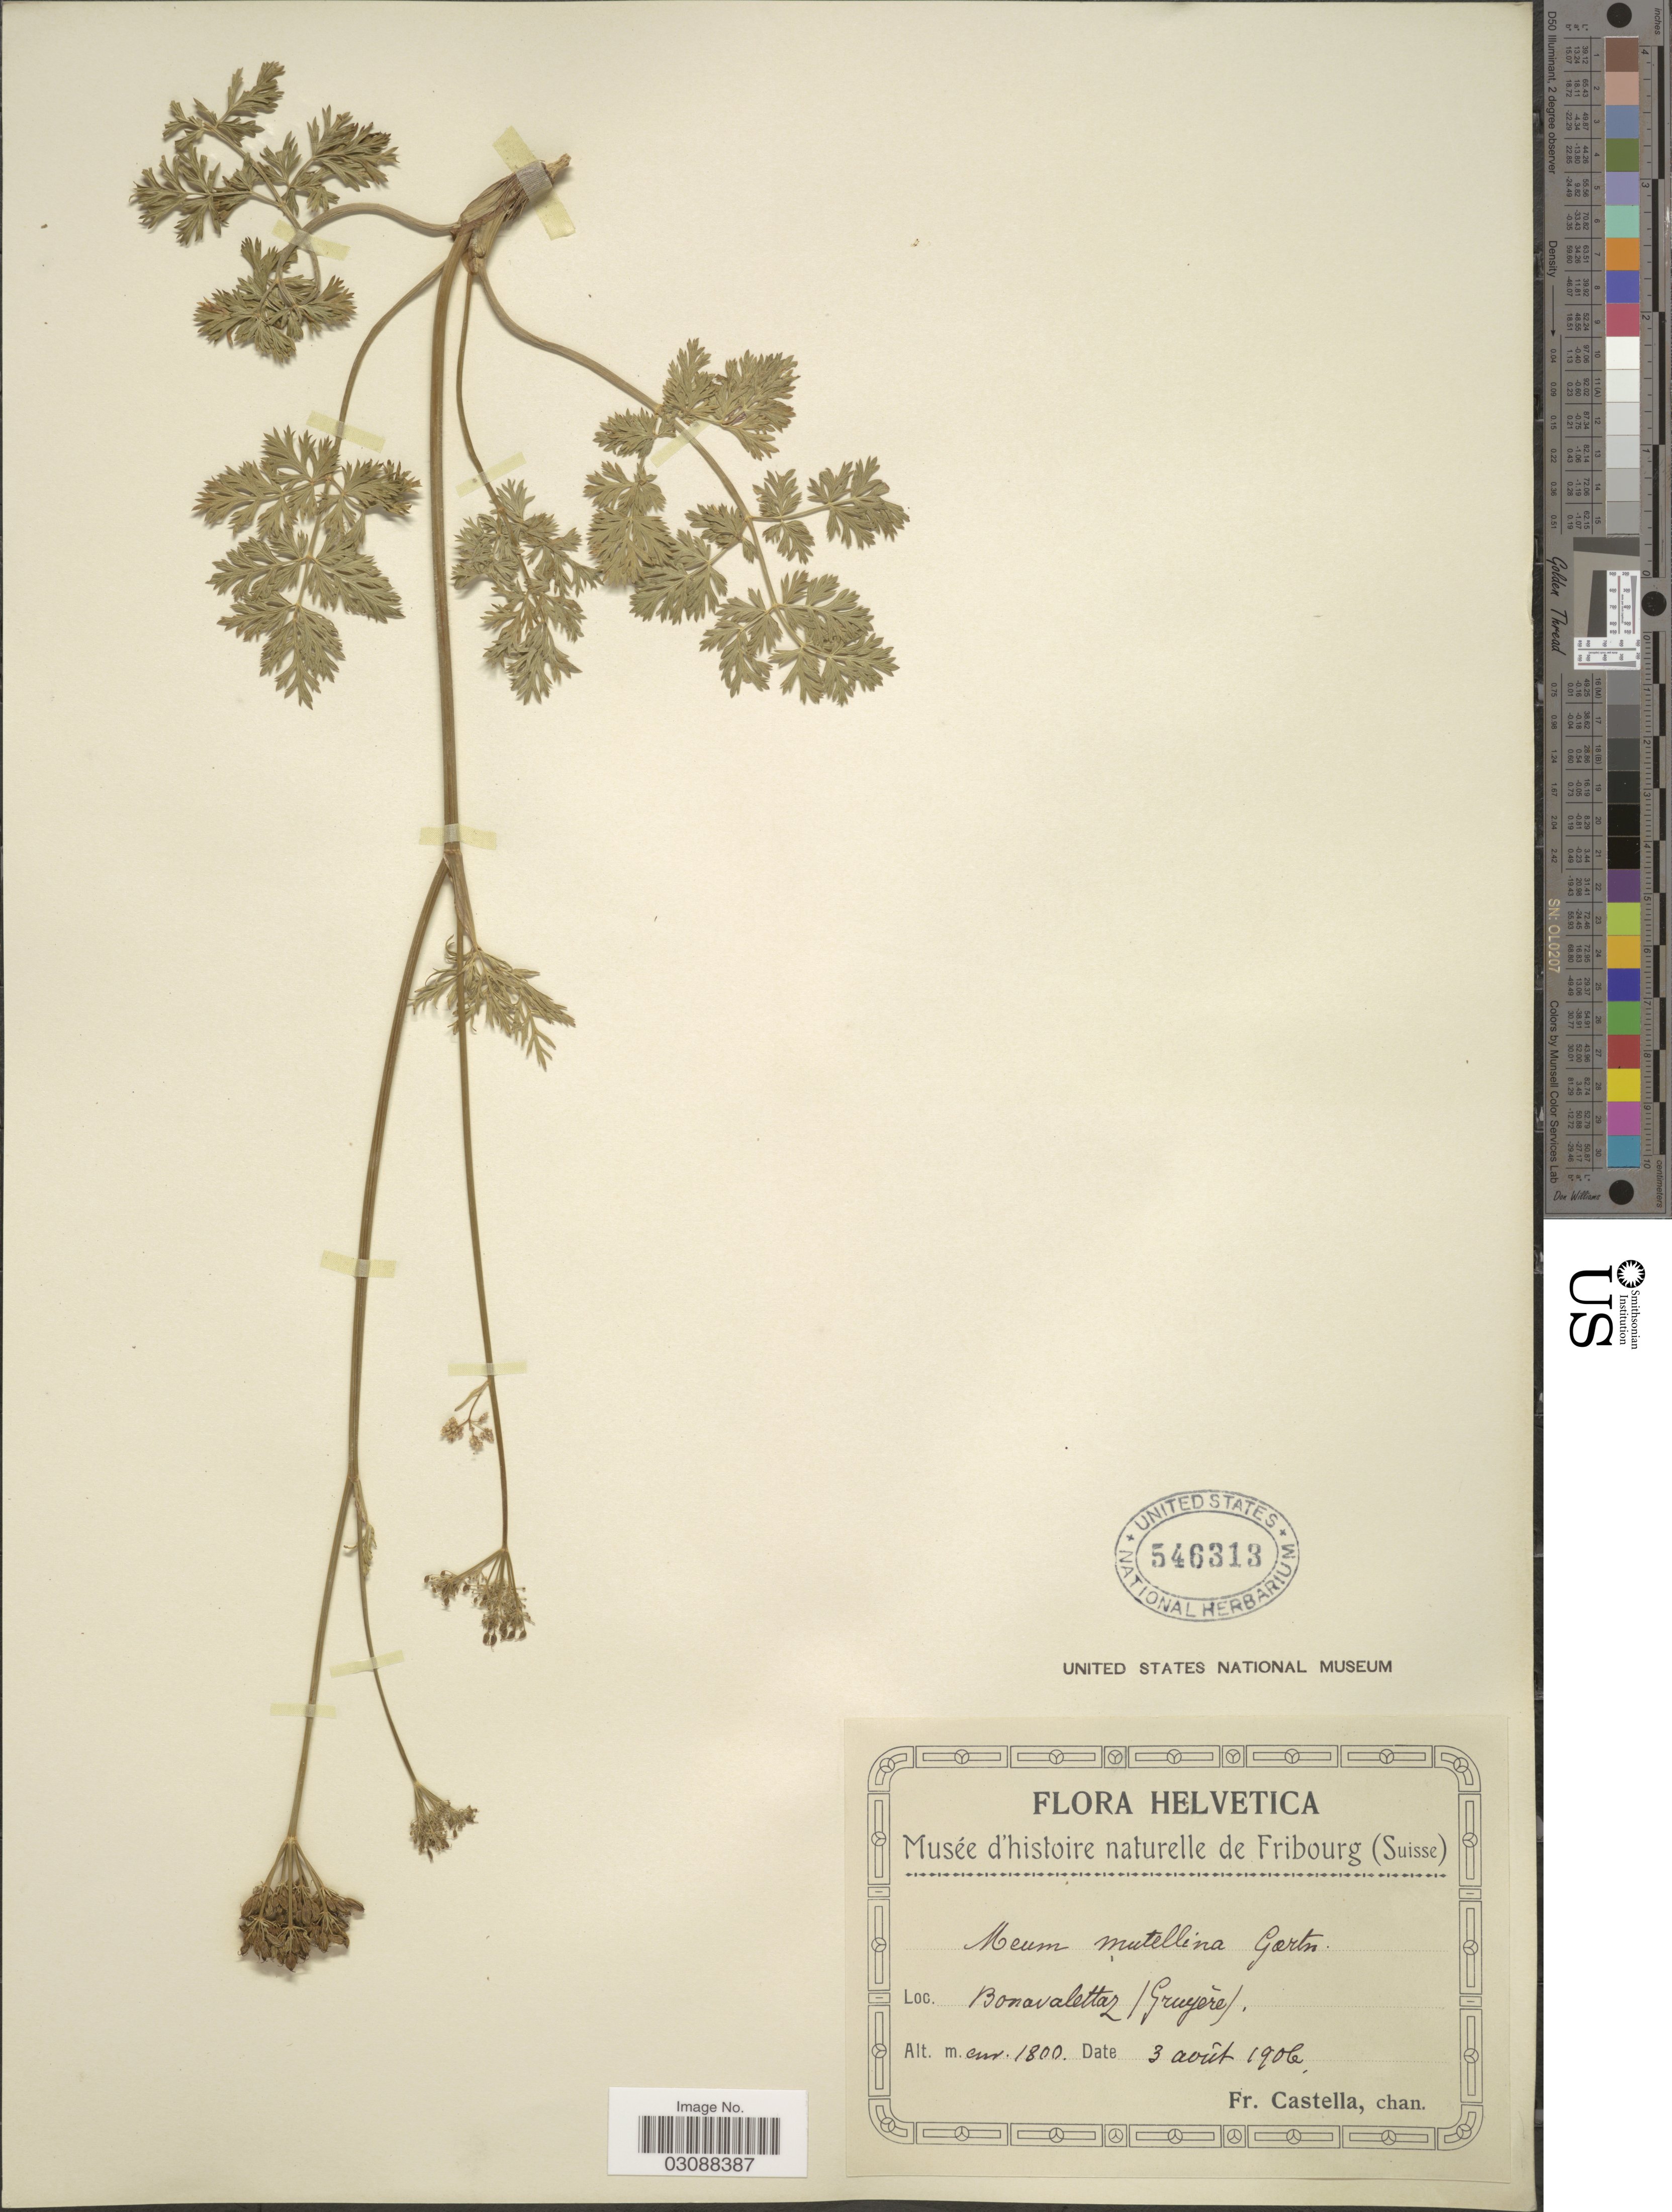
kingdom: Plantae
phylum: Tracheophyta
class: Magnoliopsida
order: Apiales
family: Apiaceae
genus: Meum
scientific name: Meum mutellina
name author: (L.) Gaertn.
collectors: Fr. Castella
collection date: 1906-08-03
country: Switzerland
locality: Helvetica. Bonavalettaz (Gruyère).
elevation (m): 1800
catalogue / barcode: US 546313